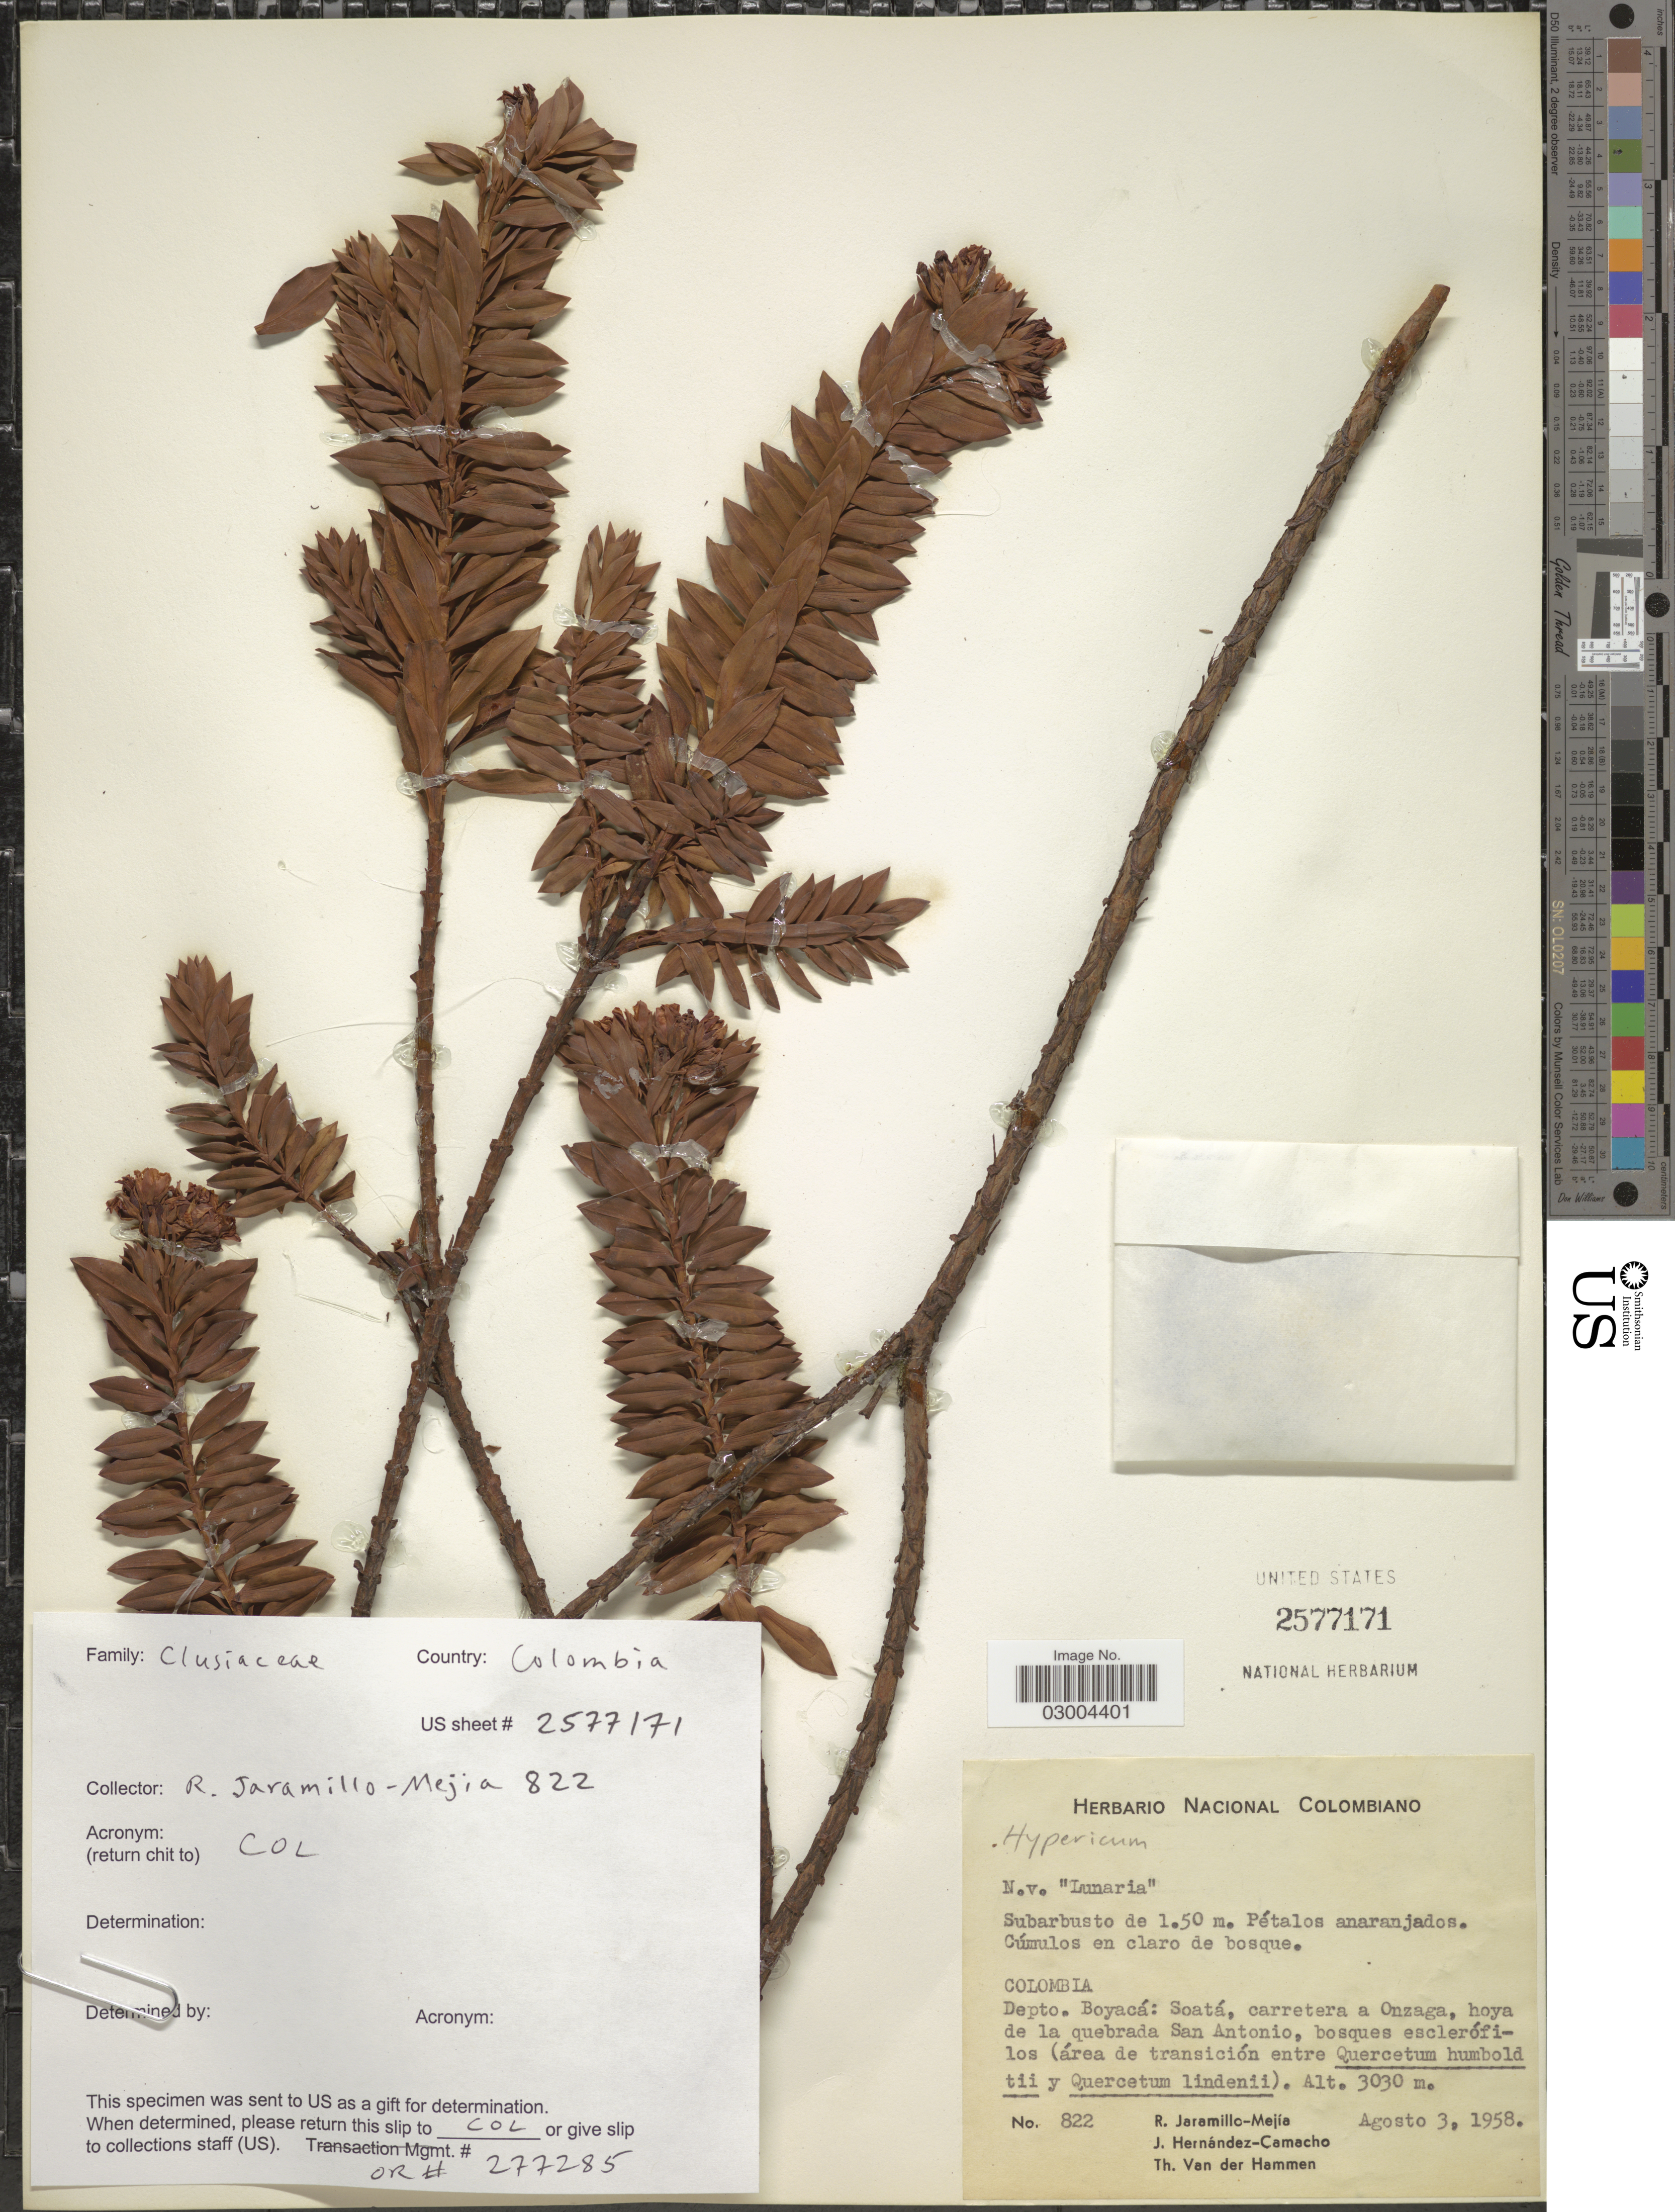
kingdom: Plantae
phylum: Tracheophyta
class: Magnoliopsida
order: Malpighiales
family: Hypericaceae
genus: Hypericum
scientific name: Hypericum sp.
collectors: R. Jaramillo M., J. Hernández-Camacho & T. Van der Hammen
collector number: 822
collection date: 1958-08-03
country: Colombia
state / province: Boyacá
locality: Depto. Boyacá: Soatá, carretera a Onzaga, hoya de la quebrada San Antonio.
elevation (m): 3030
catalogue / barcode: US 2577171